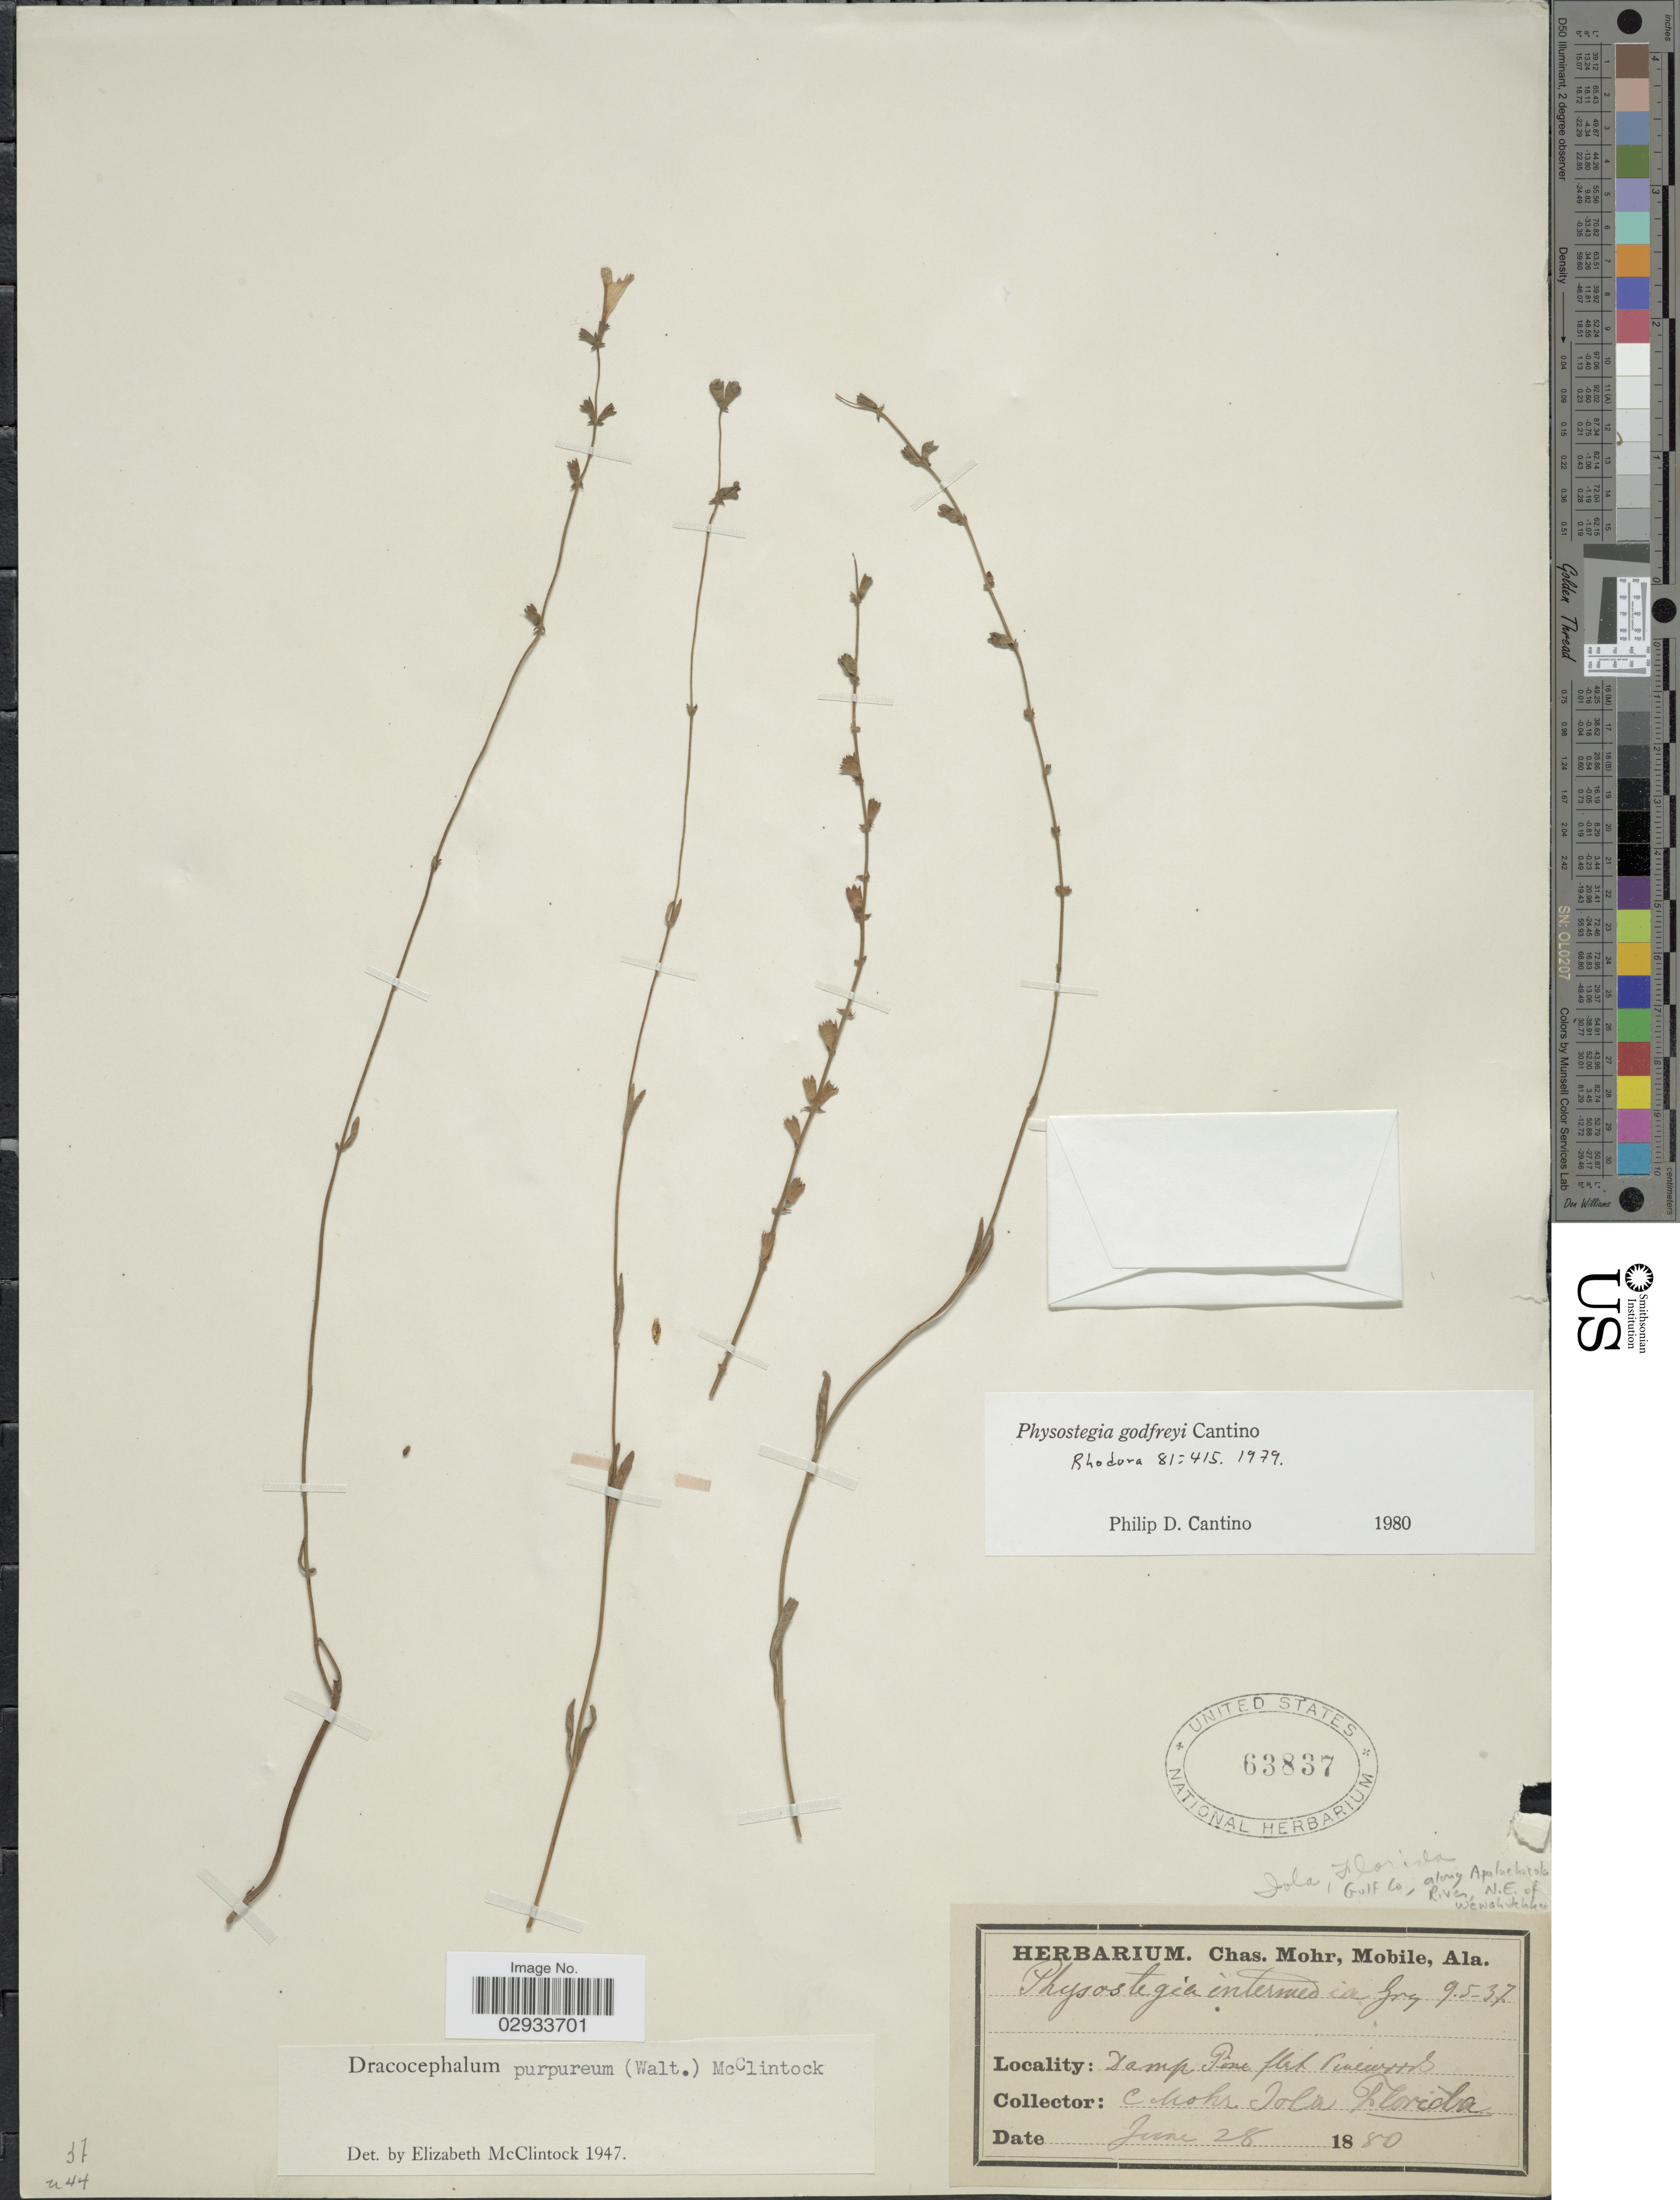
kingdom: Plantae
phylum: Tracheophyta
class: Magnoliopsida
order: Lamiales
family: Lamiaceae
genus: Physostegia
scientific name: Physostegia godfreyi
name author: P.D. Cantino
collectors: Mohr, C. T. (herbarium)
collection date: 1880-06-28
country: United States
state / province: Florida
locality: Iola, Florida.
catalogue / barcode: US 63837